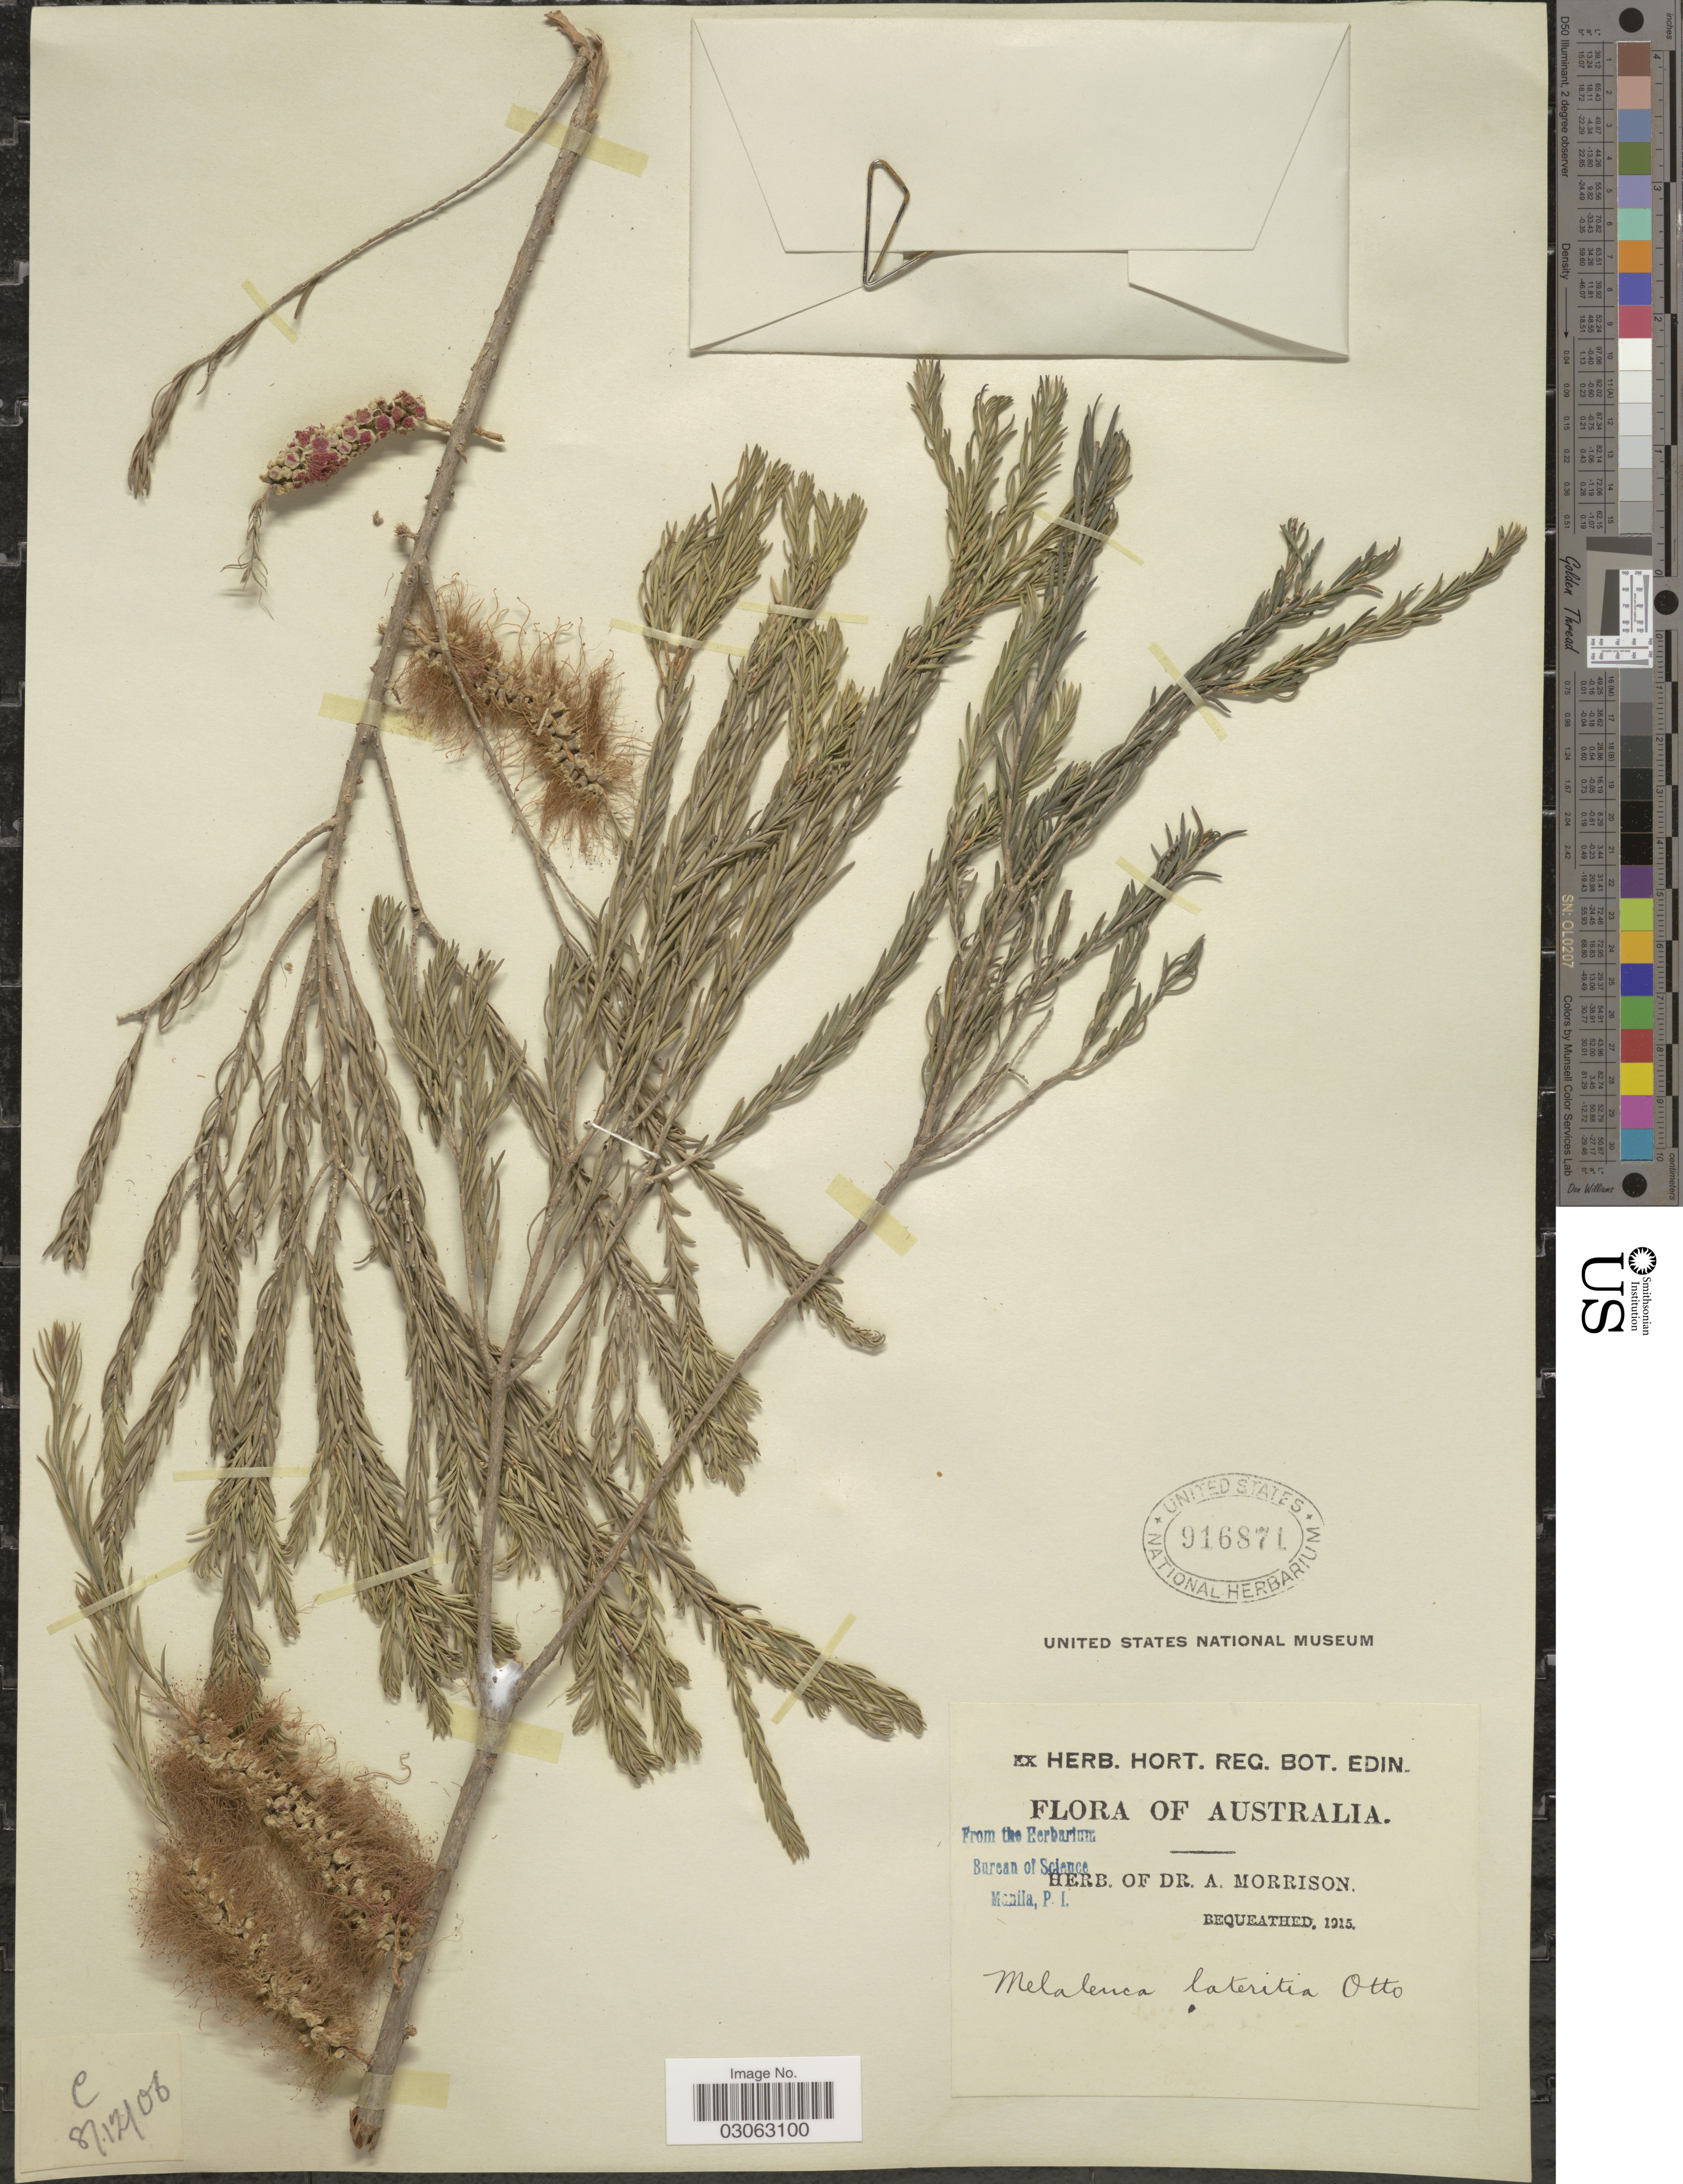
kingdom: Plantae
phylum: Tracheophyta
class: Magnoliopsida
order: Myrtales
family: Myrtaceae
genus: Melaleuca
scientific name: Melaleuca lateritia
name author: A. Dietr.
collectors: ex herb. Dr. A. Morrison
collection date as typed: Transcribed d/m/y: 8/12/6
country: Australia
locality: C.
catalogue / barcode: US 916871